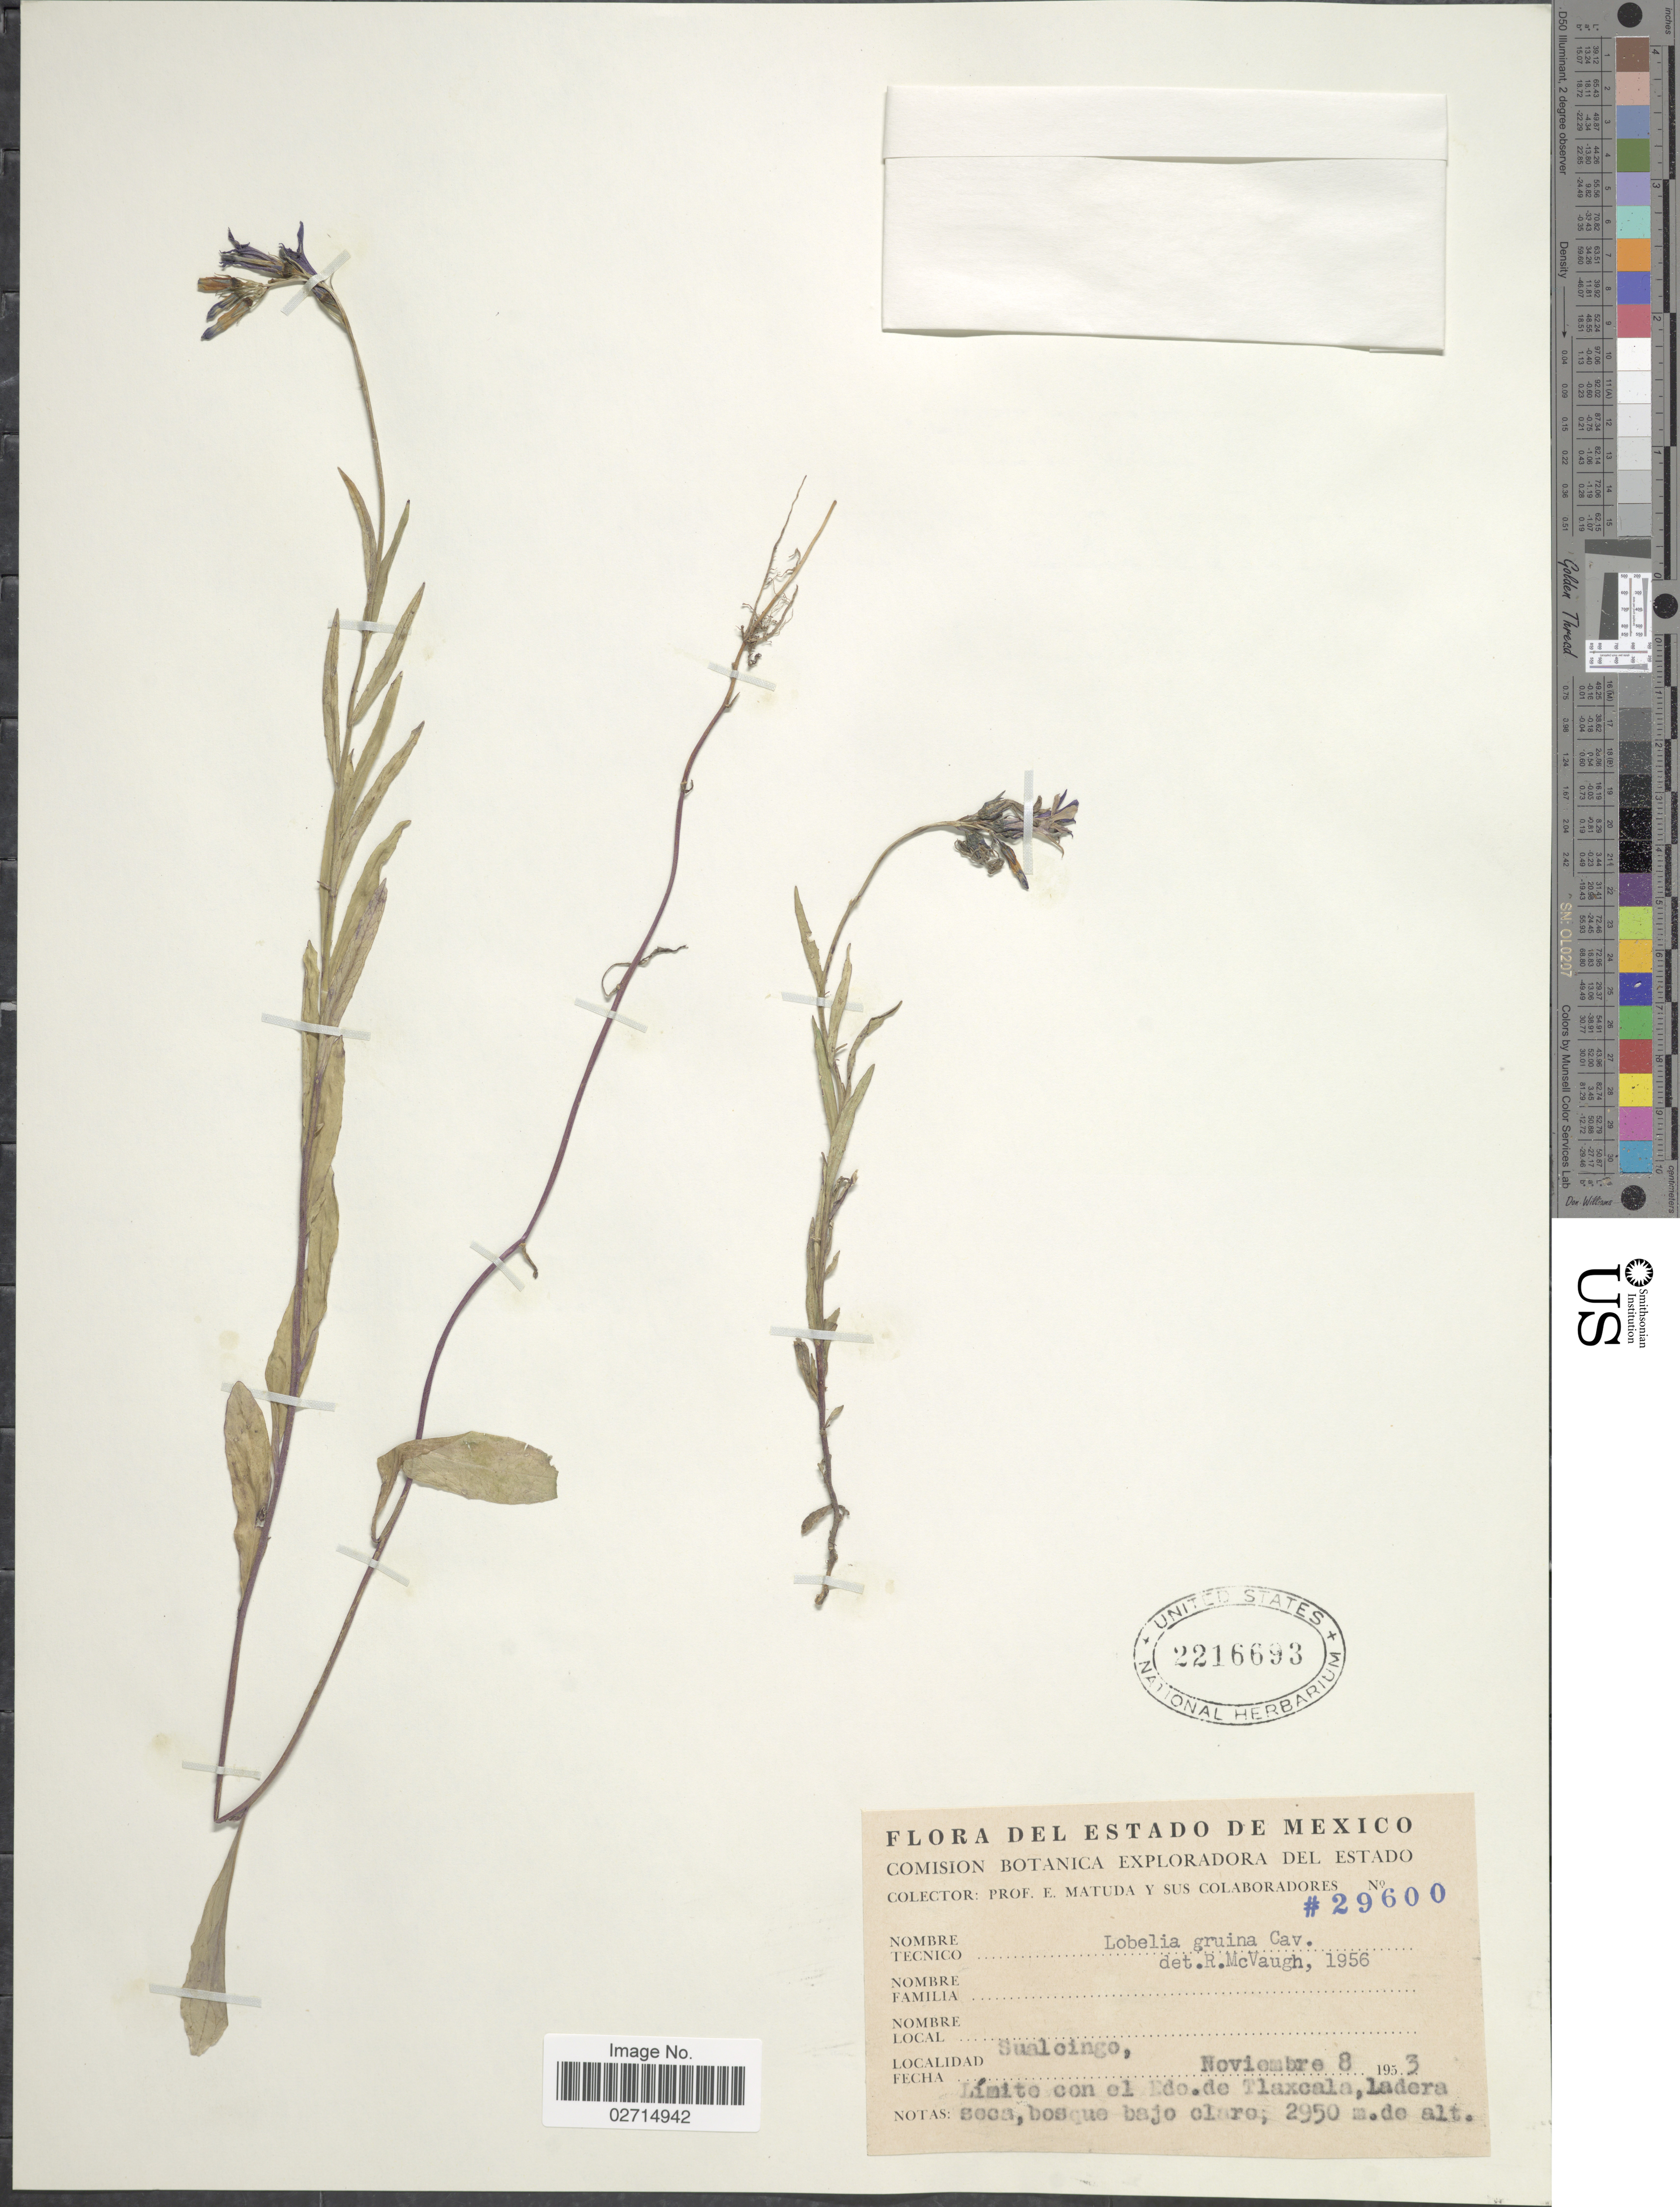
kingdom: Plantae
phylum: Tracheophyta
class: Magnoliopsida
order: Asterales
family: Campanulaceae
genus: Lobelia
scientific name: Lobelia gruina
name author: Cav.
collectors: E. Matuda & Sus Colaboradores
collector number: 29600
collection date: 1953-11-08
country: Mexico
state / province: México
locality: Del Estado de Mexico, Sualcingo, Limoto con el Edo. de Tlaxcala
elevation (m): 2950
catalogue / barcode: US 2216693